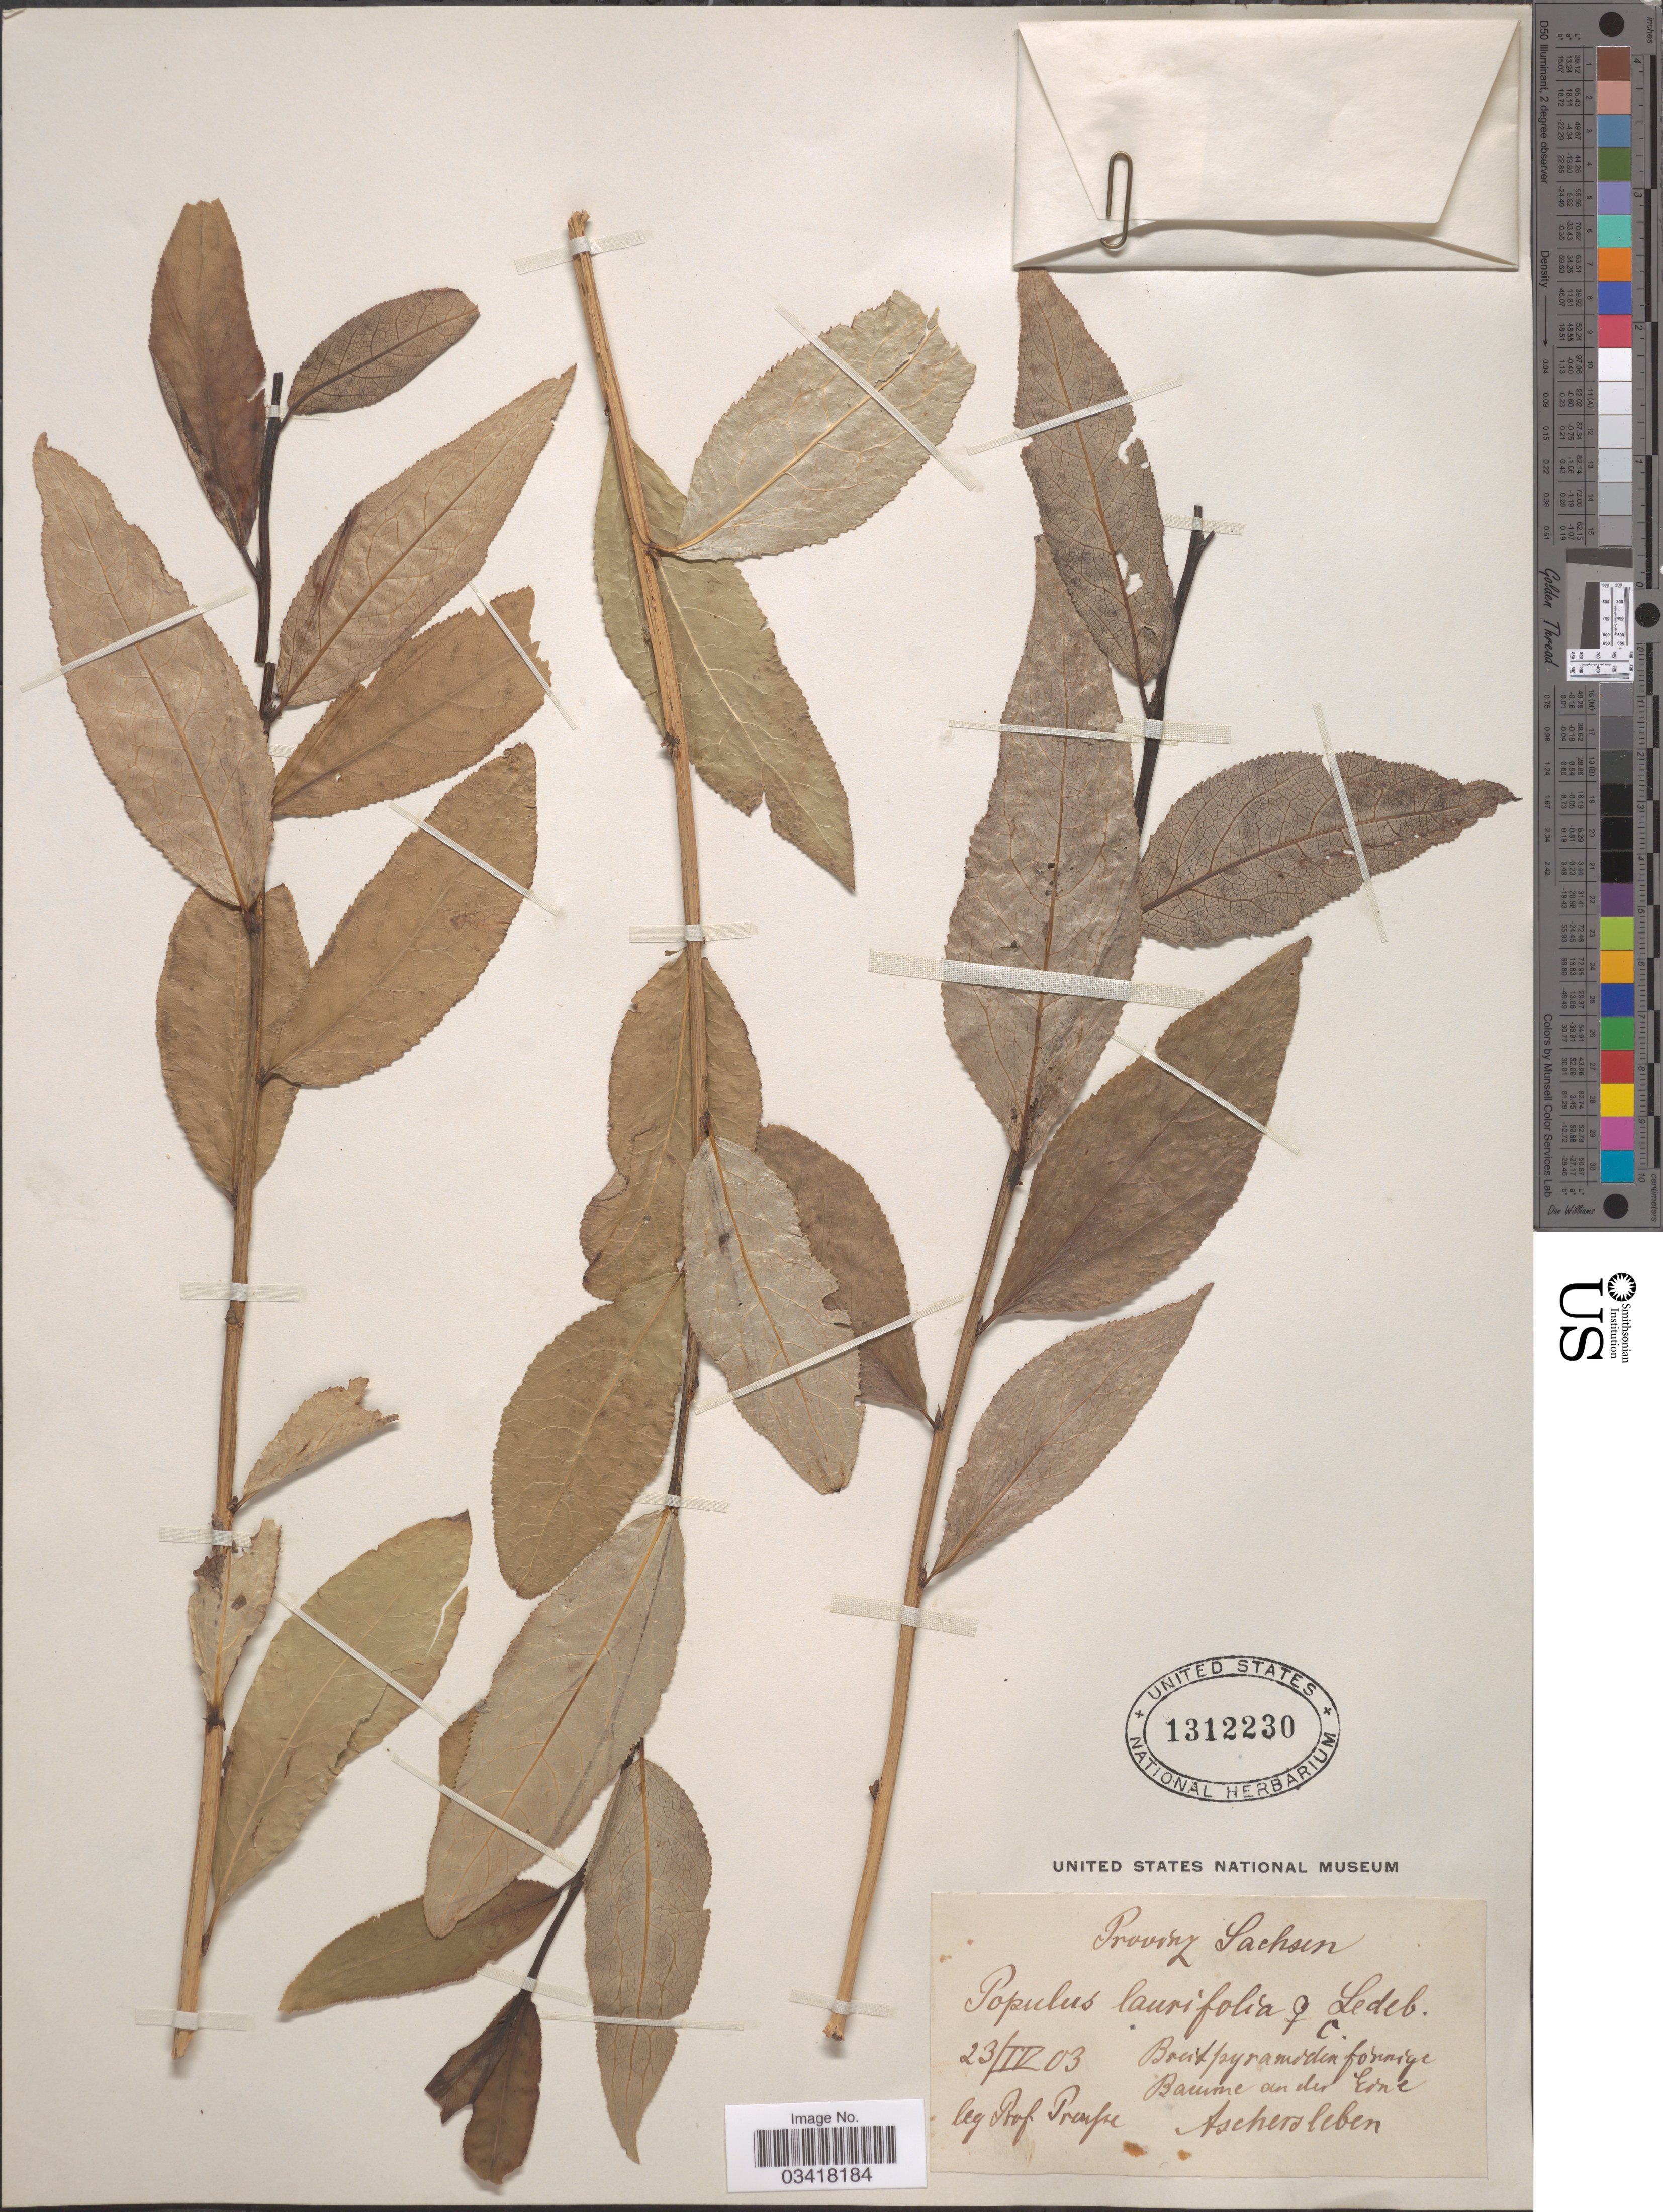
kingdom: Plantae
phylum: Tracheophyta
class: Magnoliopsida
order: Malpighiales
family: Salicaceae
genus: Populus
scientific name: Populus laurifolia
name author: Ledeb.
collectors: Prof. Preusse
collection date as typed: Transcribed d/m/y: 23/4/3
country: Germany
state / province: Sachsen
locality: Baume an der Edne [interpreted] Aschersleben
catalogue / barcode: US 1312230